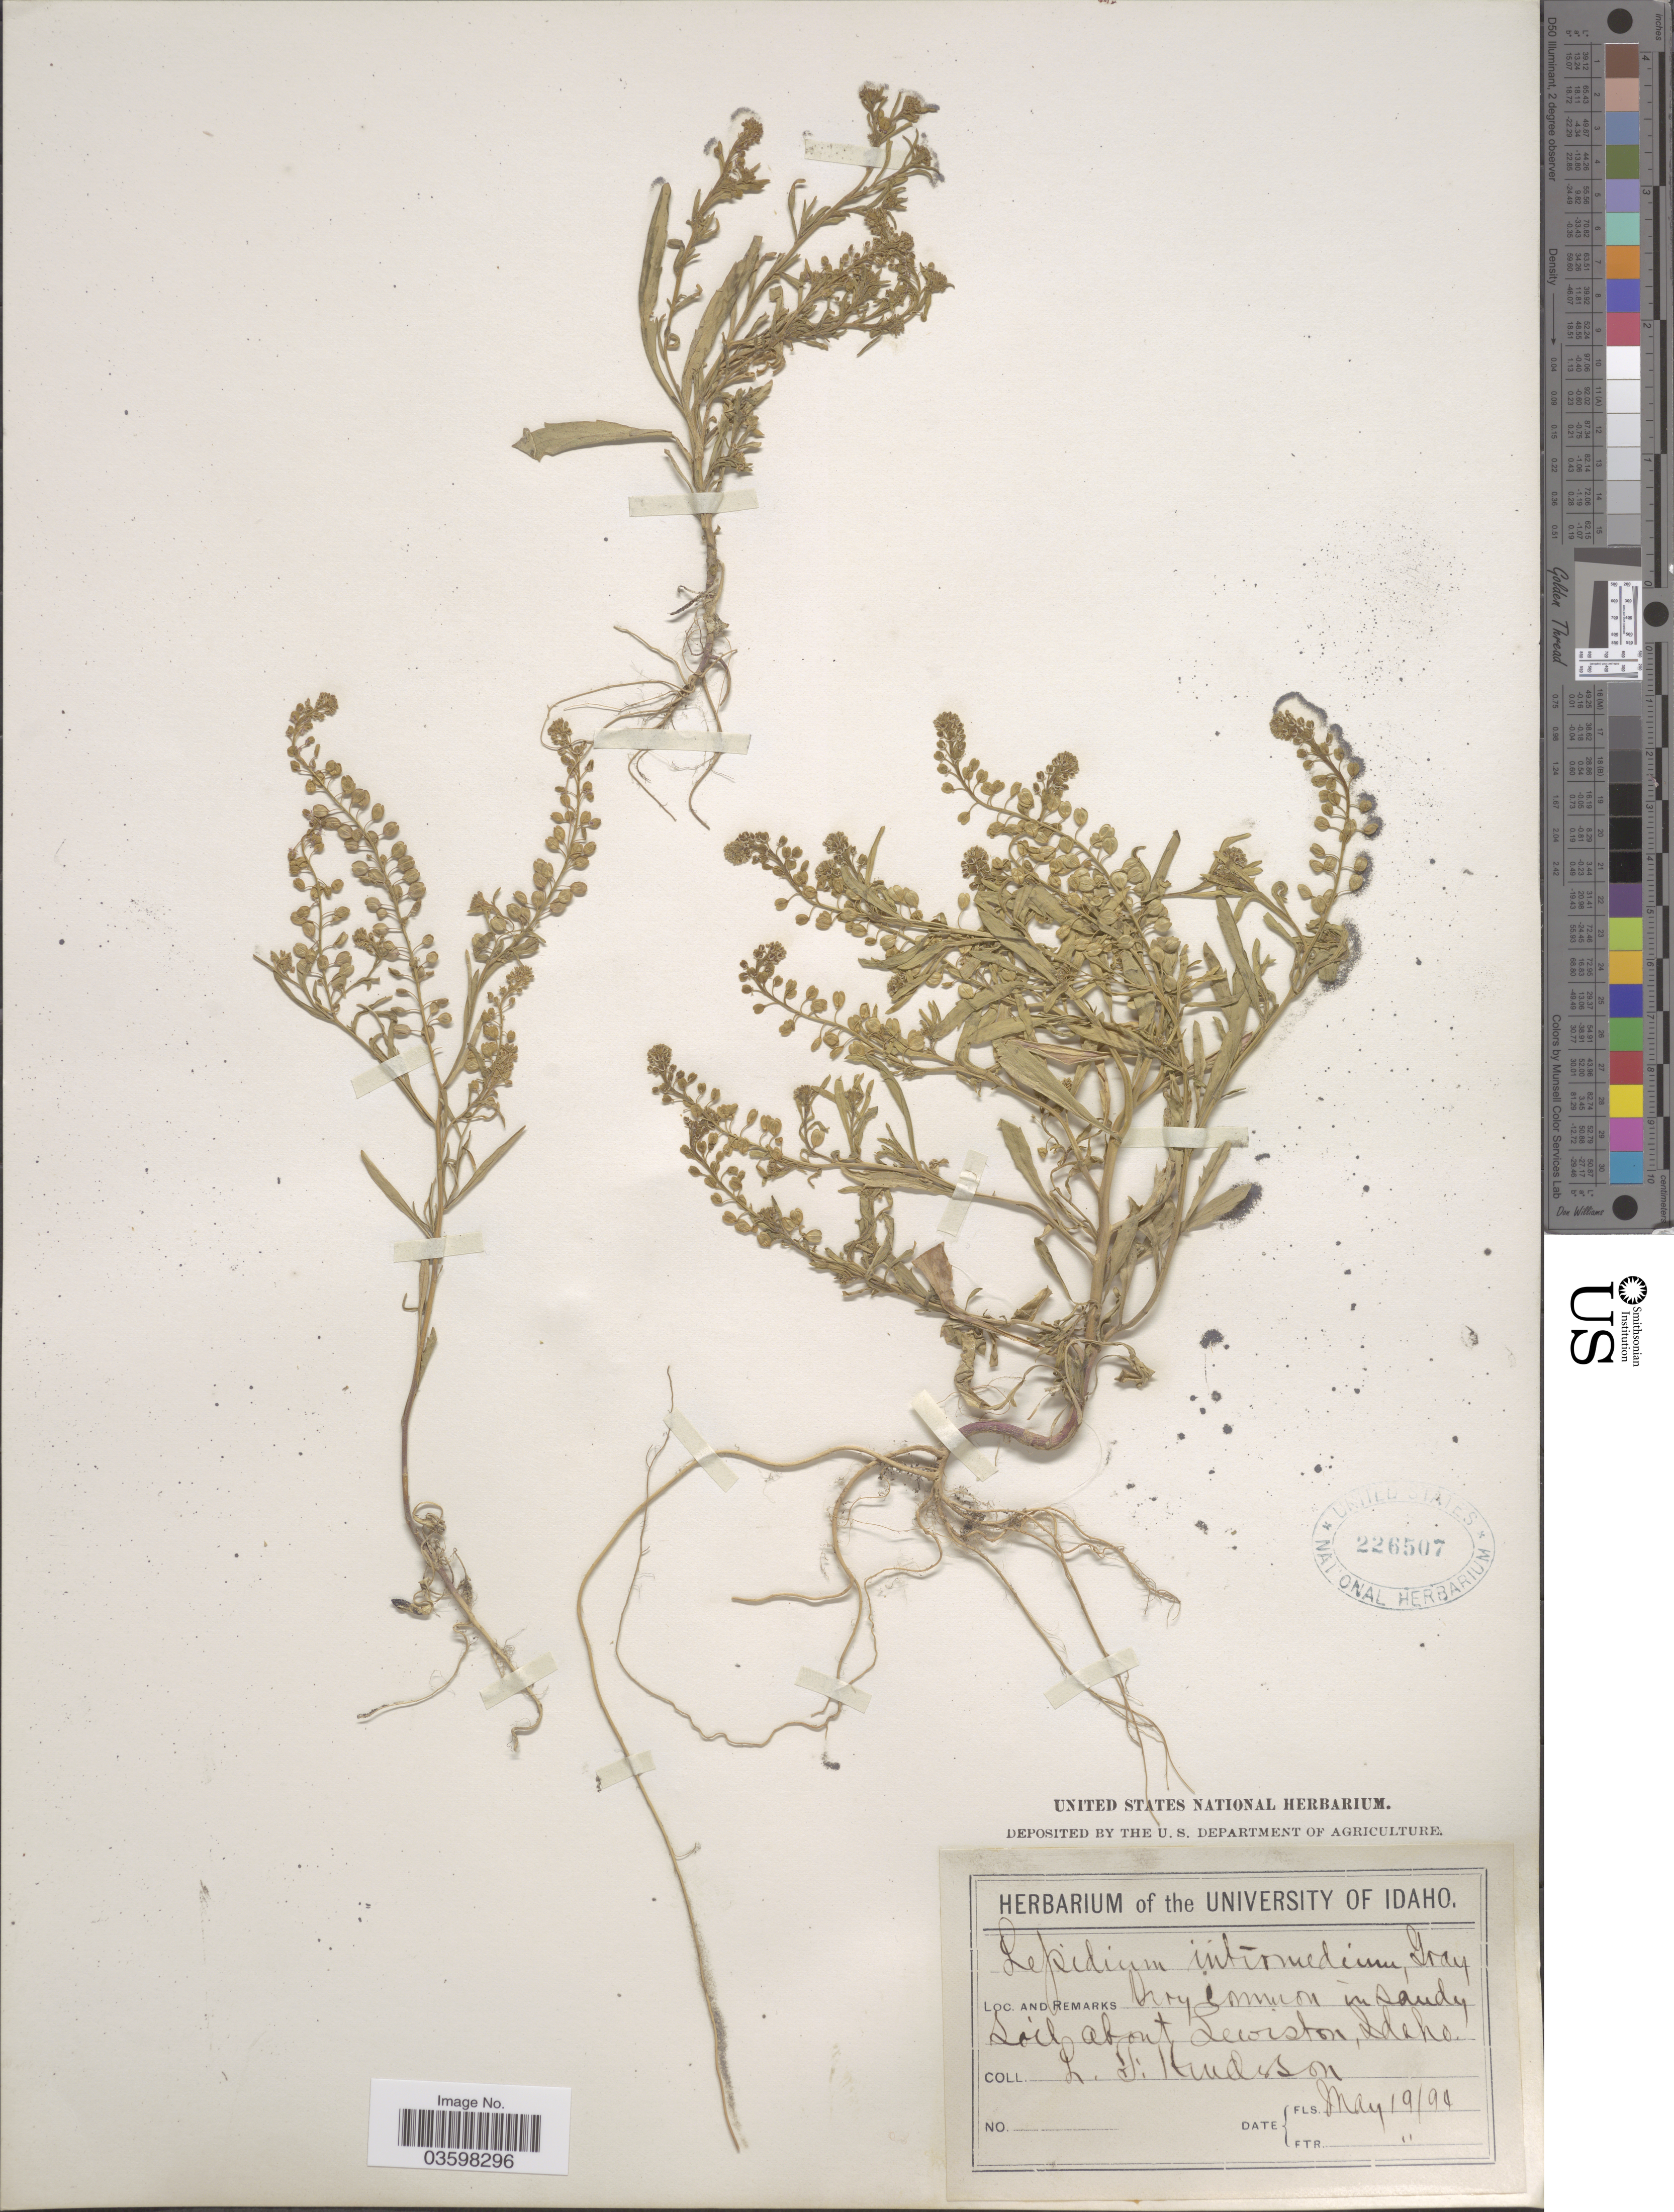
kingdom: Plantae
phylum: Tracheophyta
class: Magnoliopsida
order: Brassicales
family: Brassicaceae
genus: Lepidium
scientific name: Lepidium densiflorum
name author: Schrad.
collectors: L. Henderson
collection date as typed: Transcribed d/m/y: 19/5/90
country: United States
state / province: Idaho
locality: About Lewiston.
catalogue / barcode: US 226507